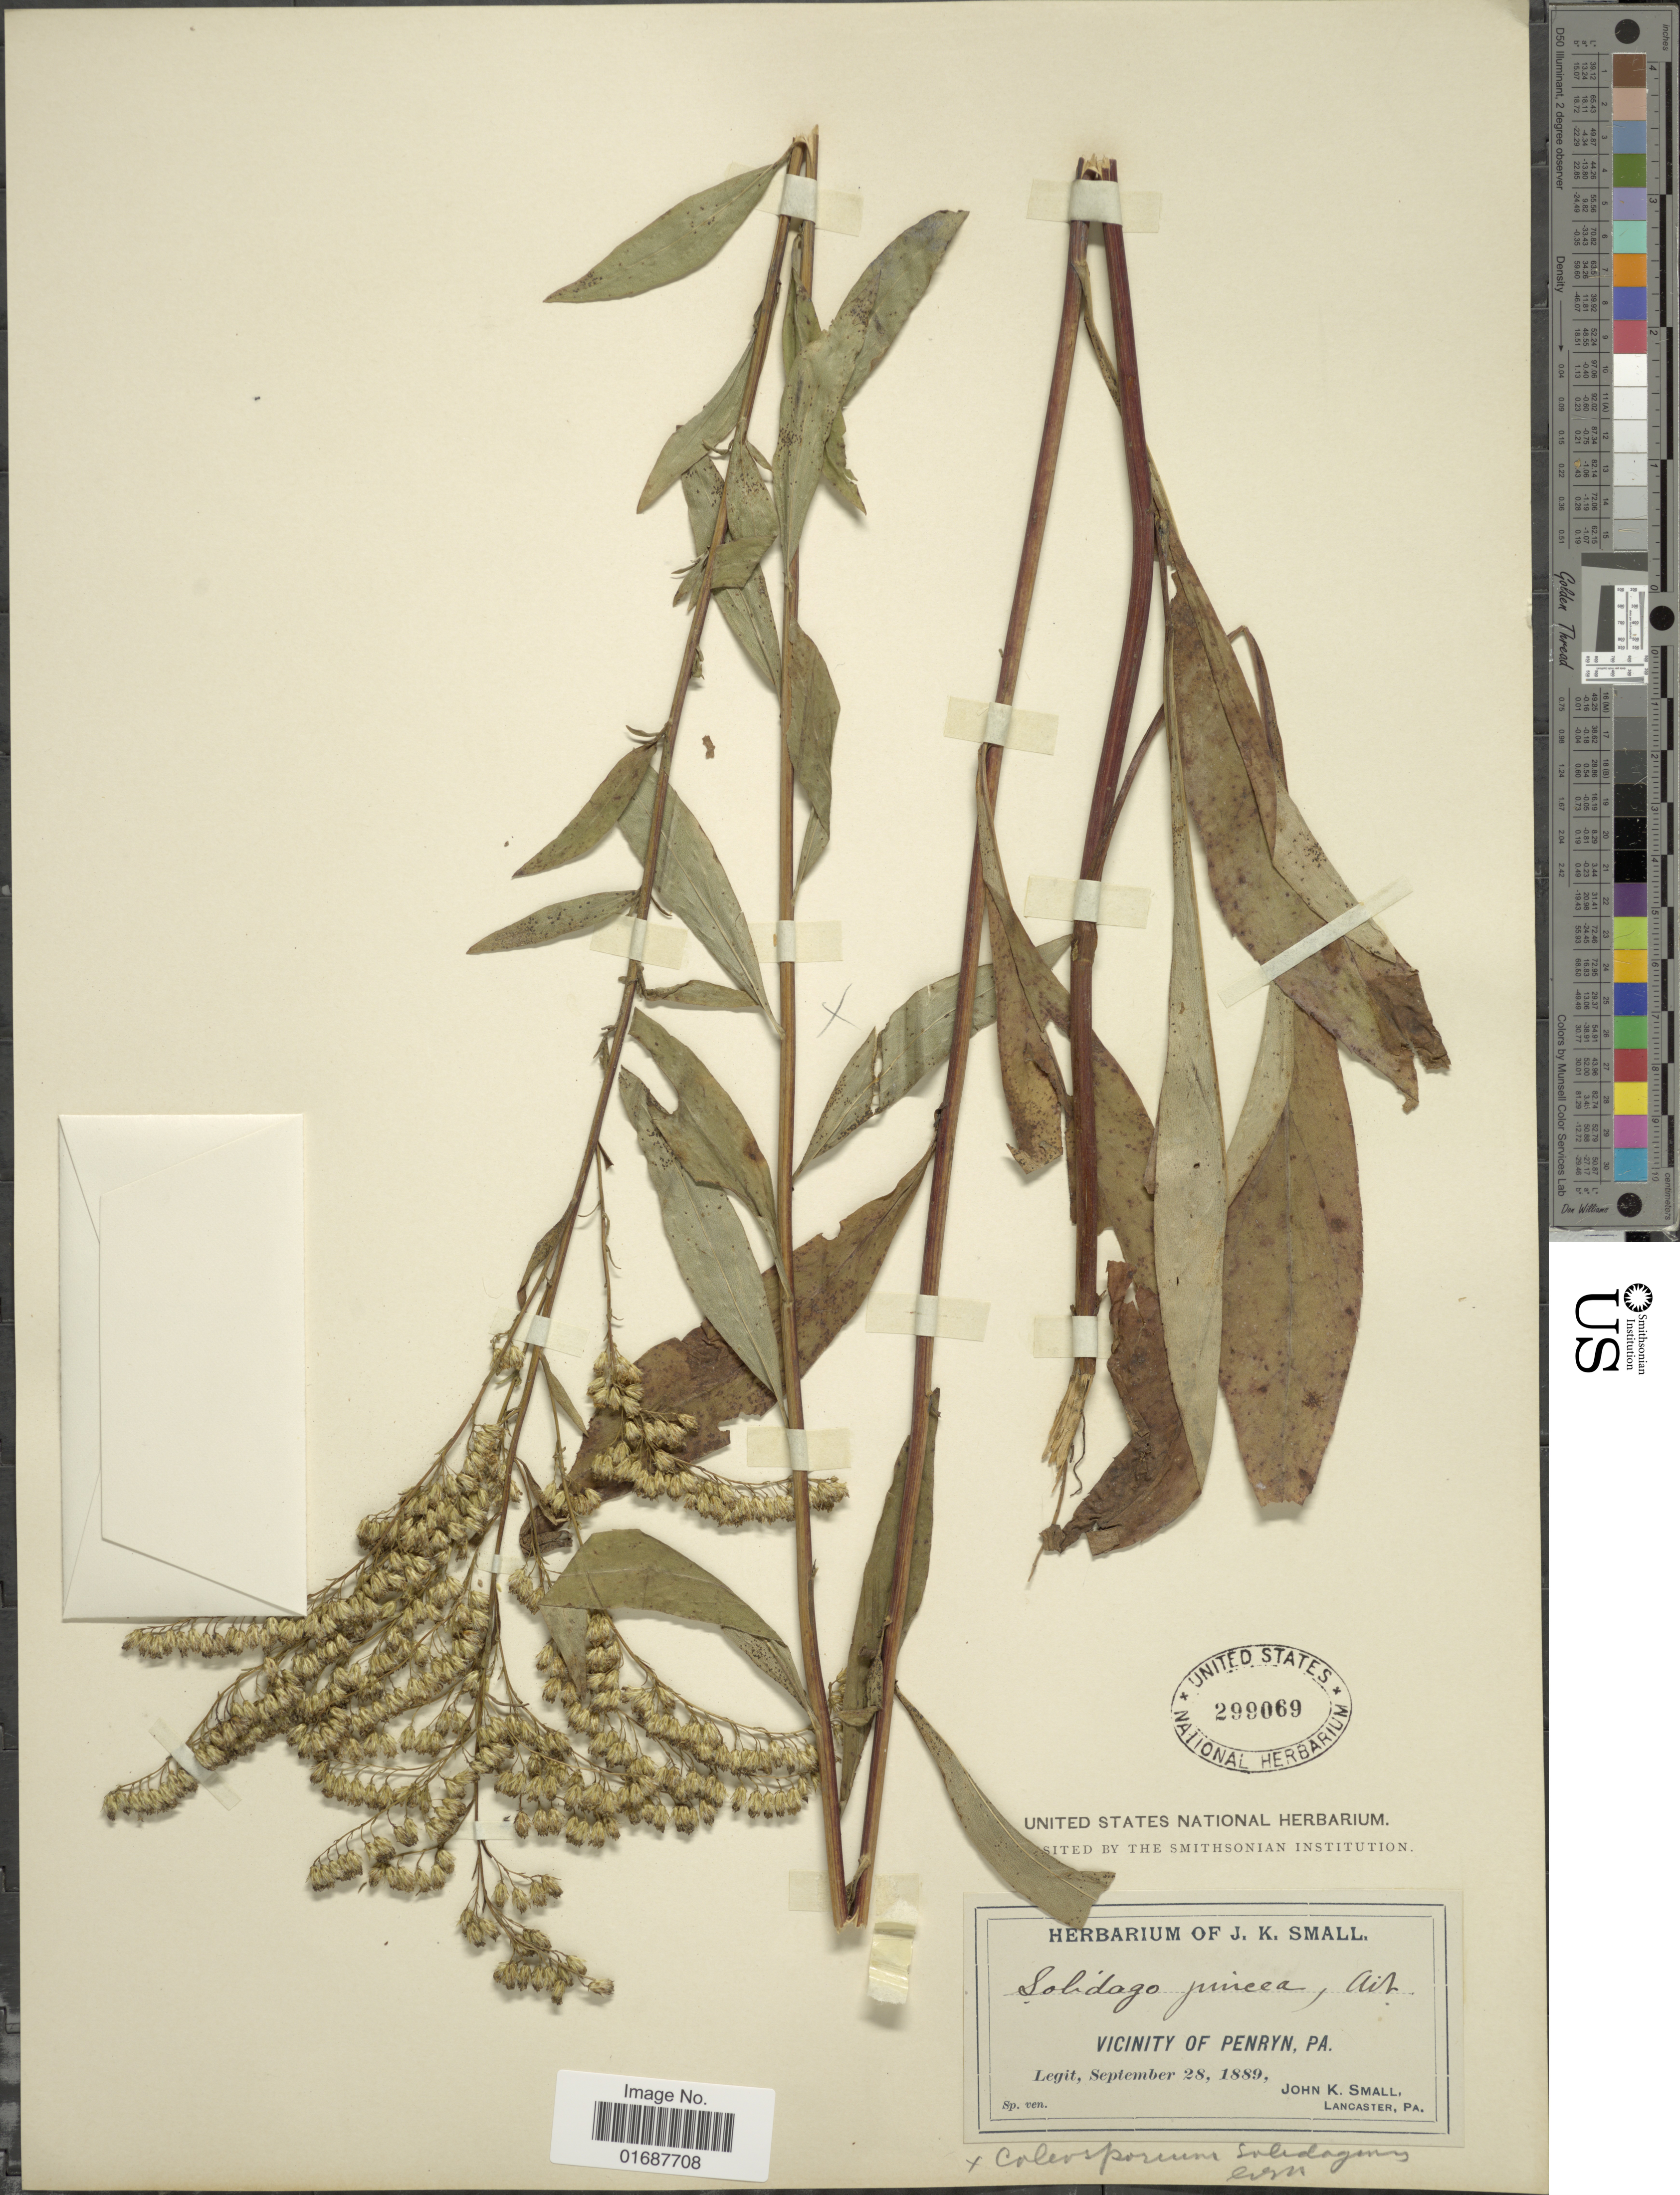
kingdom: Plantae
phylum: Tracheophyta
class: Magnoliopsida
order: Asterales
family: Asteraceae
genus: Solidago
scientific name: Solidago juncea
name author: Aiton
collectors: J. K. Small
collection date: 1889-09-28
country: United States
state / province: Pennsylvania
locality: Vicinity of Penryn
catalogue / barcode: US 299069